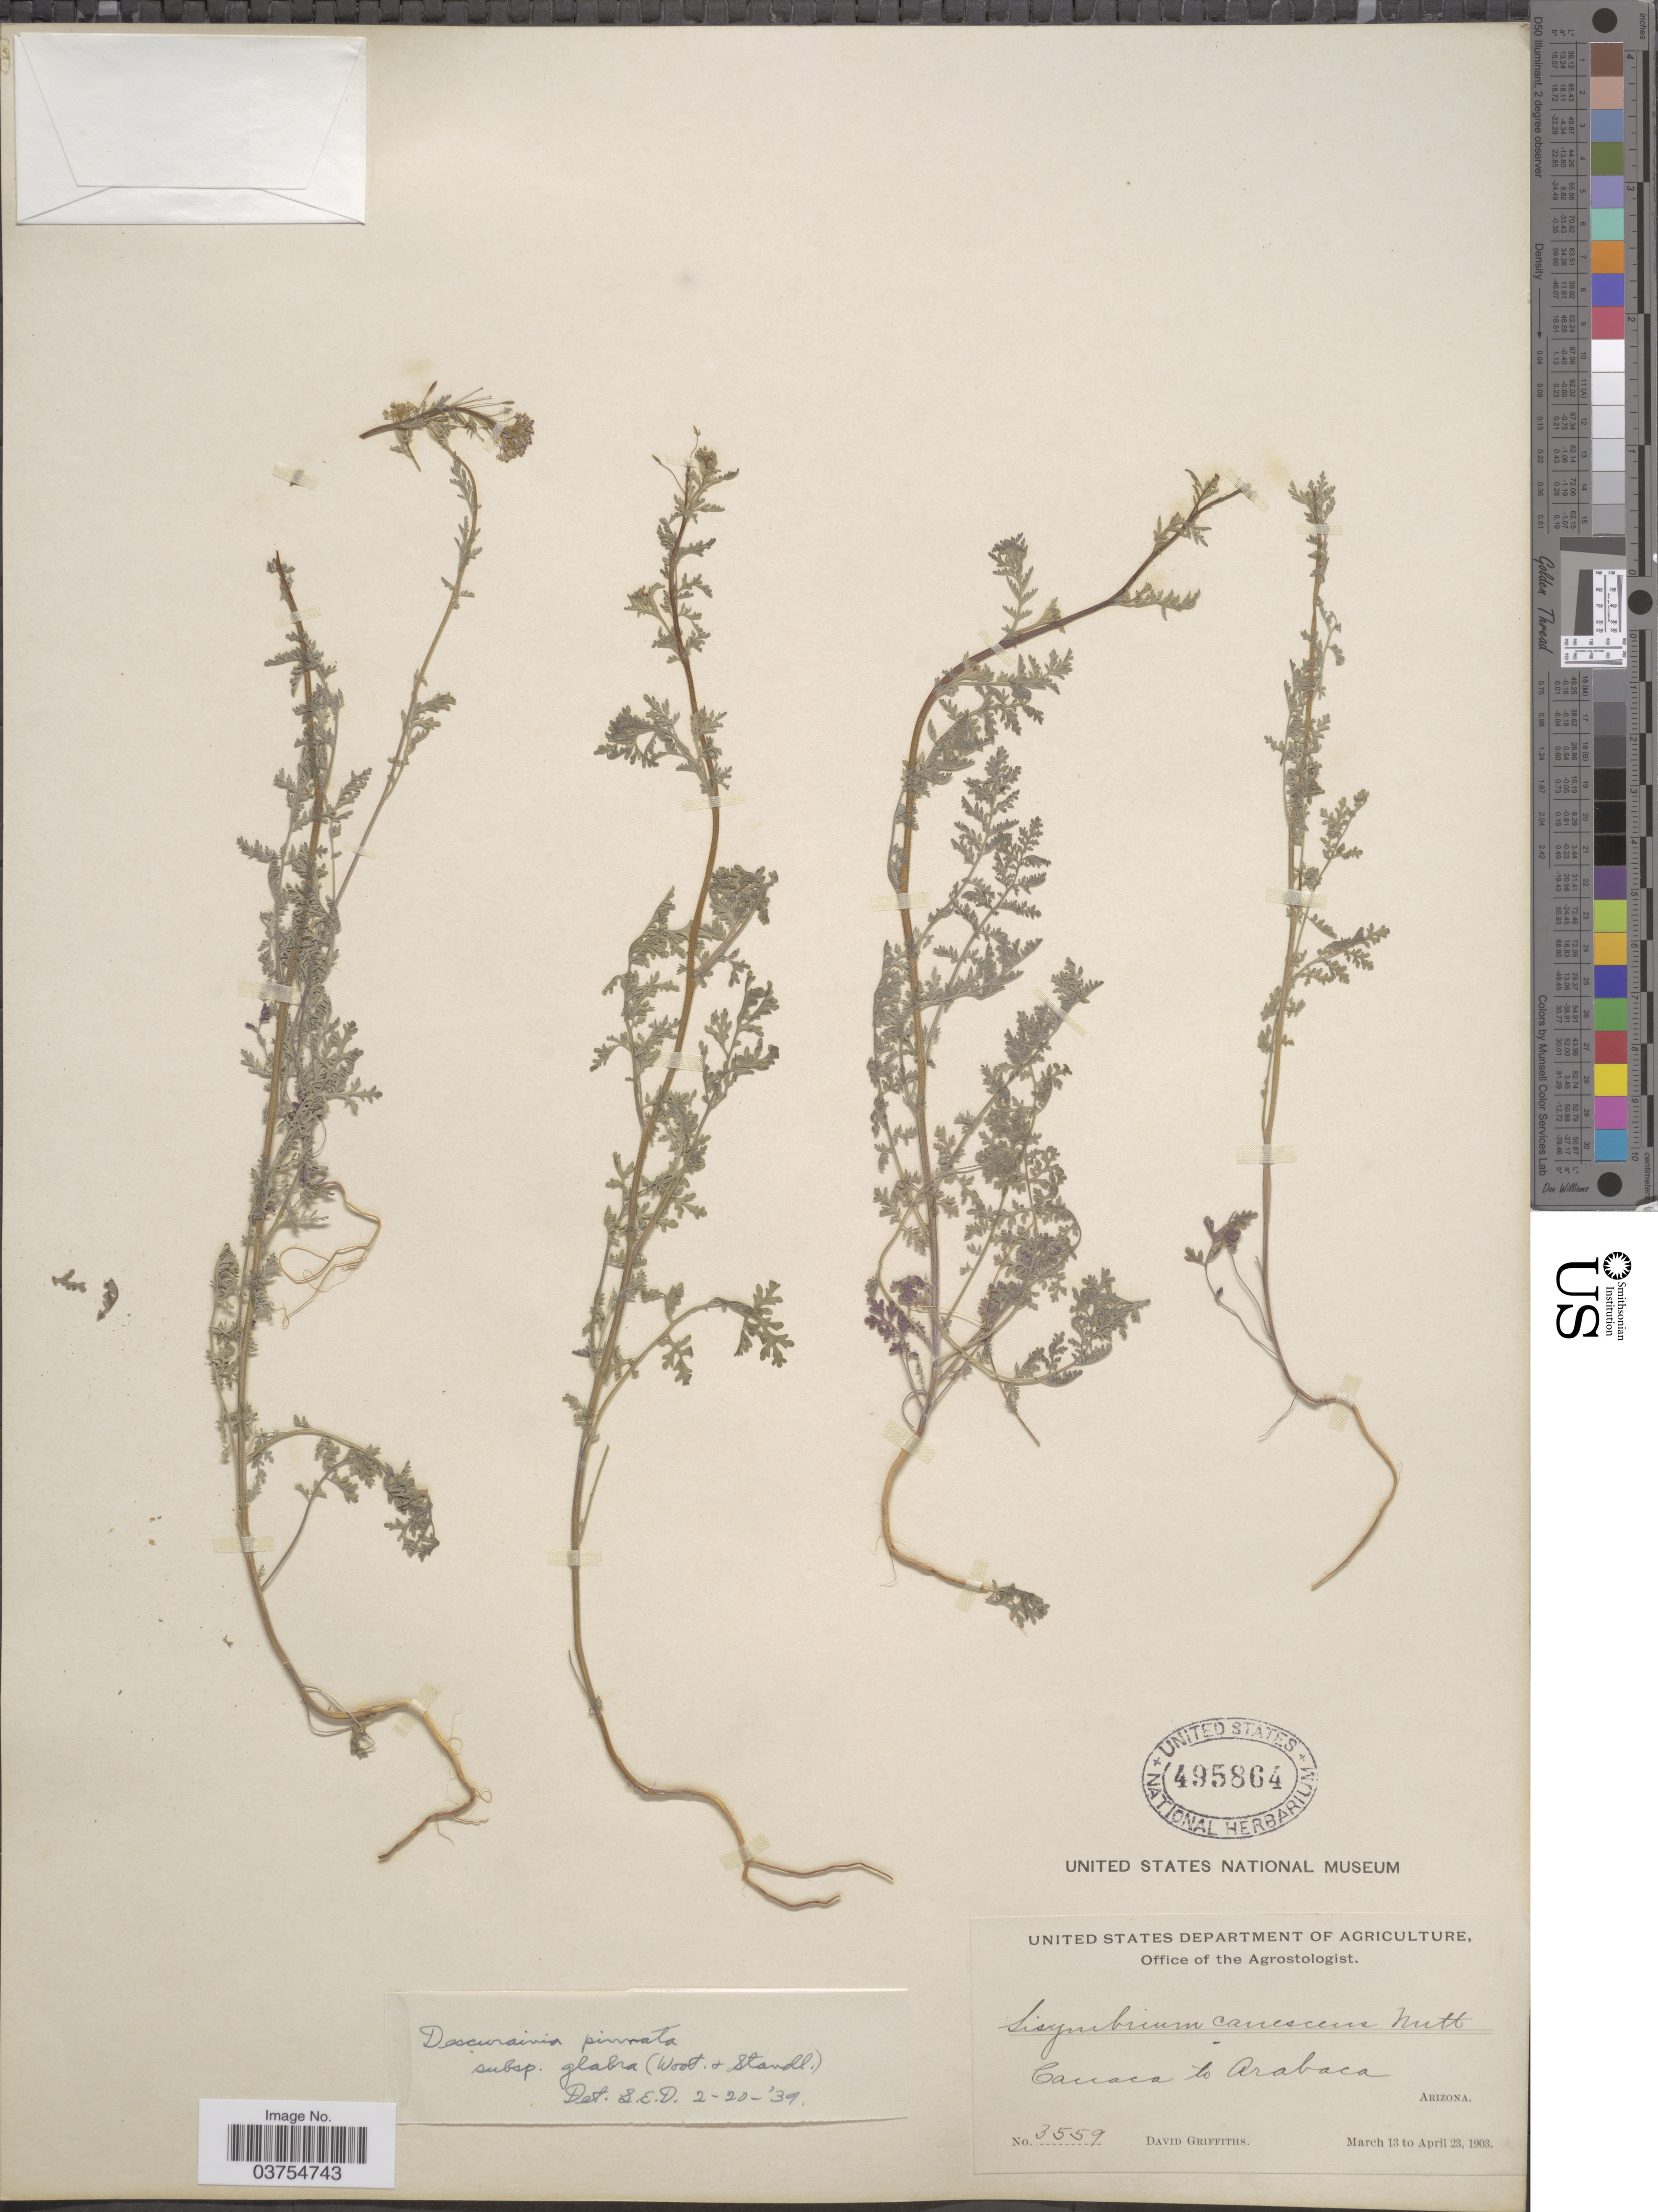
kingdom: Plantae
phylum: Tracheophyta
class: Magnoliopsida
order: Brassicales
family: Brassicaceae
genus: Descurainia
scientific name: Descurainia pinnata subsp. glabra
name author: (Wooton & Standl.) Detling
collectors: D. Griffiths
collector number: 3559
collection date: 1903-03-13/1903-04-23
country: United States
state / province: Arizona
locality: Canaca to Arabaca.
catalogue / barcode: US 495864